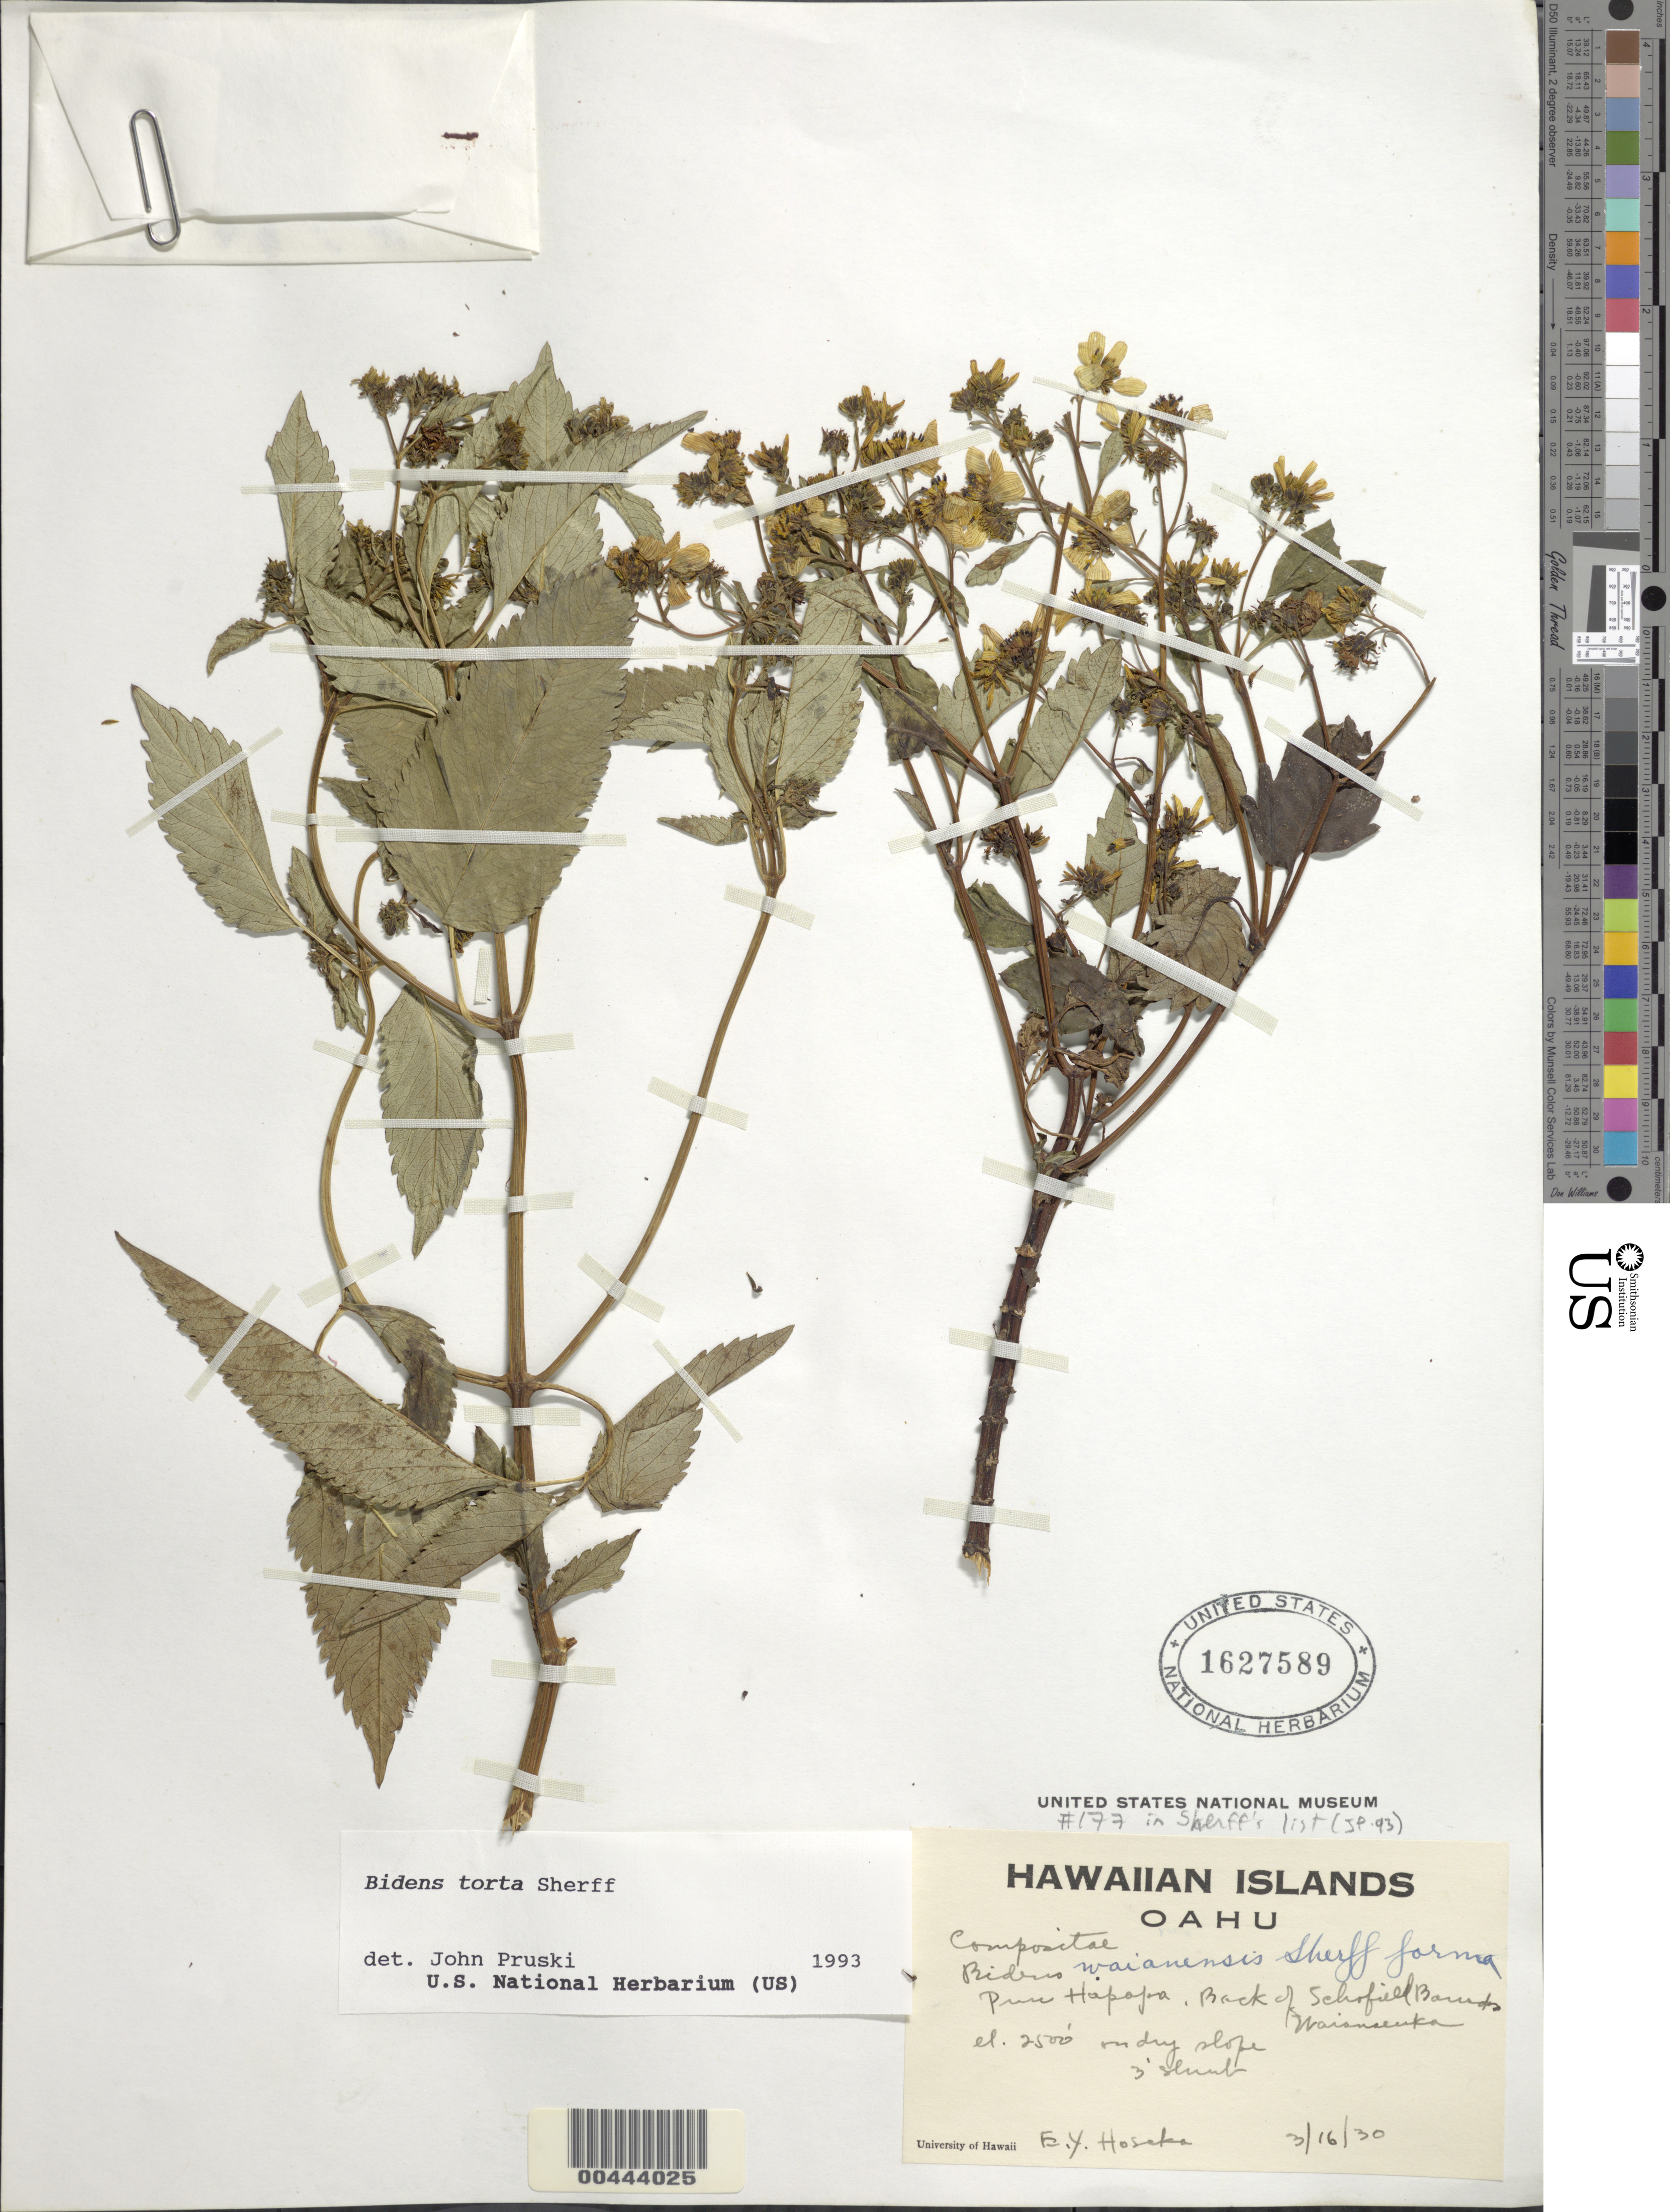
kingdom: Plantae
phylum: Tracheophyta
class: Magnoliopsida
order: Asterales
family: Asteraceae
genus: Bidens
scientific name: Bidens torta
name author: Sherff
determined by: Pruski, J. F.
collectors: E. Y. Hosaka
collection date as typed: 16 Mar 1930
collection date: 1930-03-16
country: United States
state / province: Hawaii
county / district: Honolulu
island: Oahu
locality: Puu Hapapa, back of Schofield Barracks, Waianaeuka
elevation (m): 762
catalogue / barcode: US 1627589